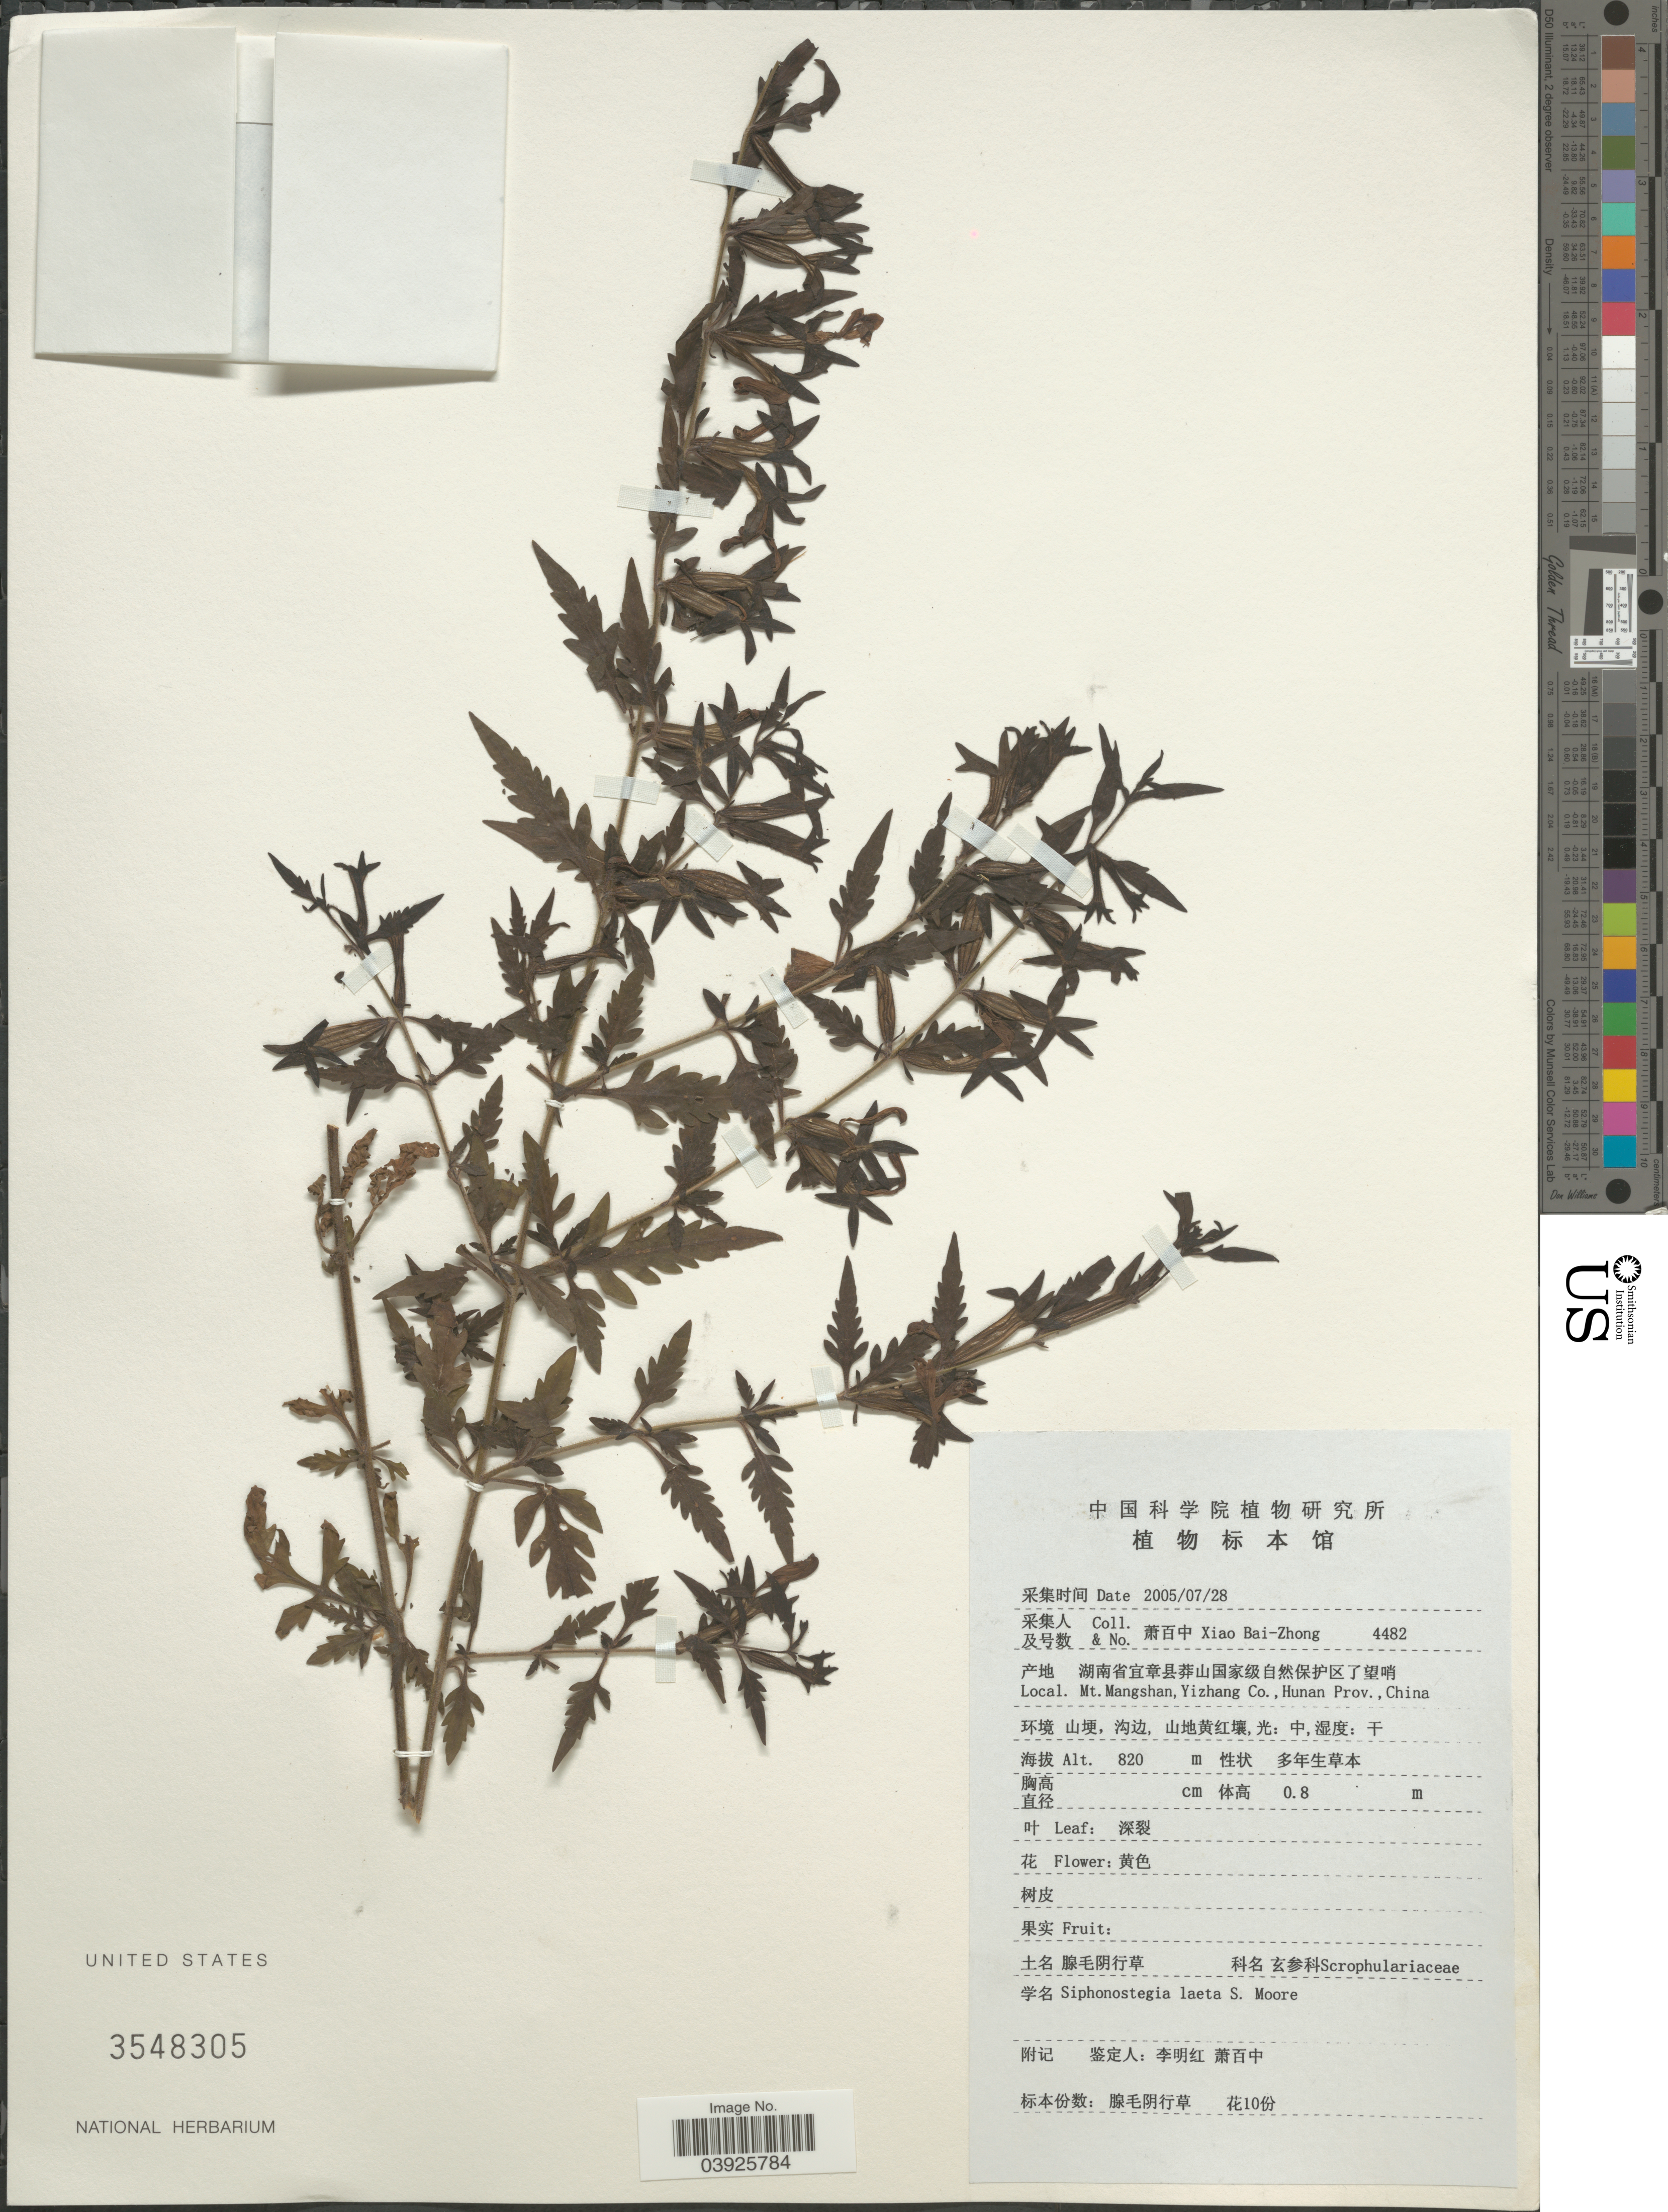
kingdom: Plantae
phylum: Tracheophyta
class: Magnoliopsida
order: Lamiales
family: Orobanchaceae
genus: Siphonostegia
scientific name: Siphonostegia laeta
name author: S. Moore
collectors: B. Z. Xiao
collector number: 4482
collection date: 2005-07-28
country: China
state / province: Hunan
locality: Mt. Mangshan, Yizhang Co.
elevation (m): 820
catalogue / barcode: US 3548305